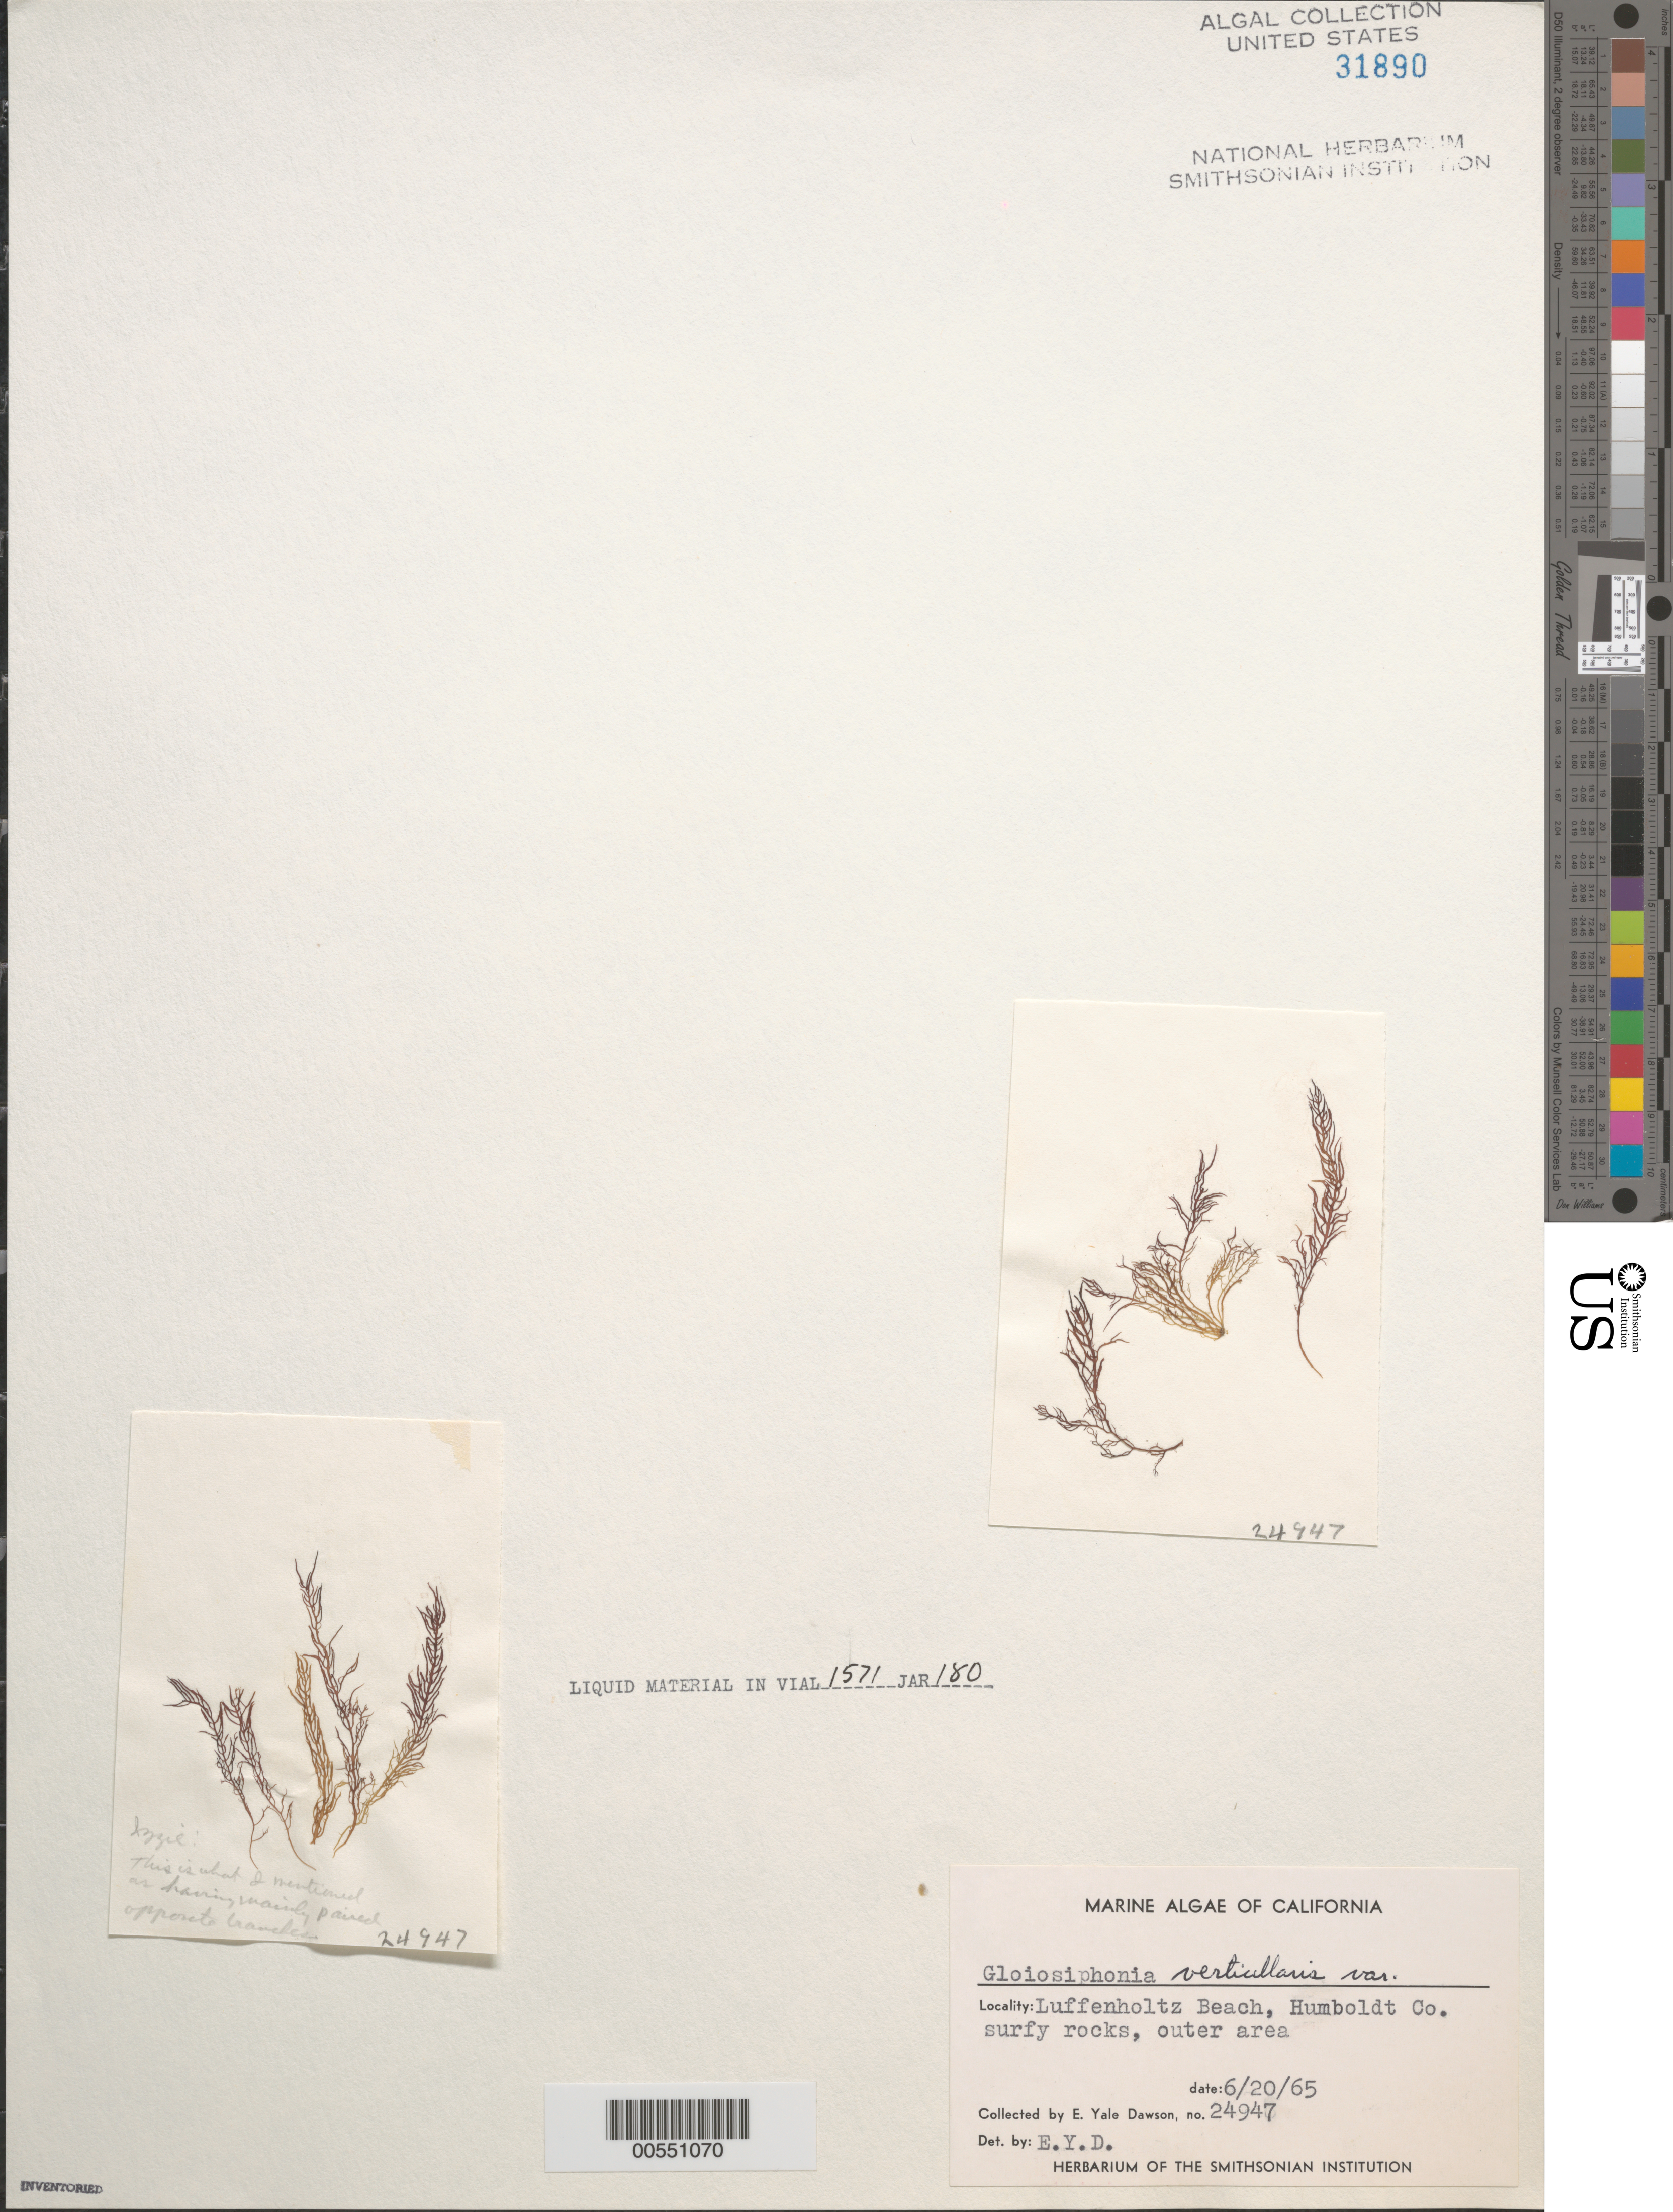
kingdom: Plantae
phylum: Rhodophyta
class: Florideophyceae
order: Gigartinales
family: Gloiosiphoniaceae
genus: Gloiosiphonia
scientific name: Gloiosiphonia verticillaris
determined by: Dawson, E. Y.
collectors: E. Y. Dawson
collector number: EYD 24947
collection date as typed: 20 Jun 1965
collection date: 1965-06-20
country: United States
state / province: California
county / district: Humboldt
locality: Luffenholtz Beach, Trinidad Bay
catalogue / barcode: US 31890